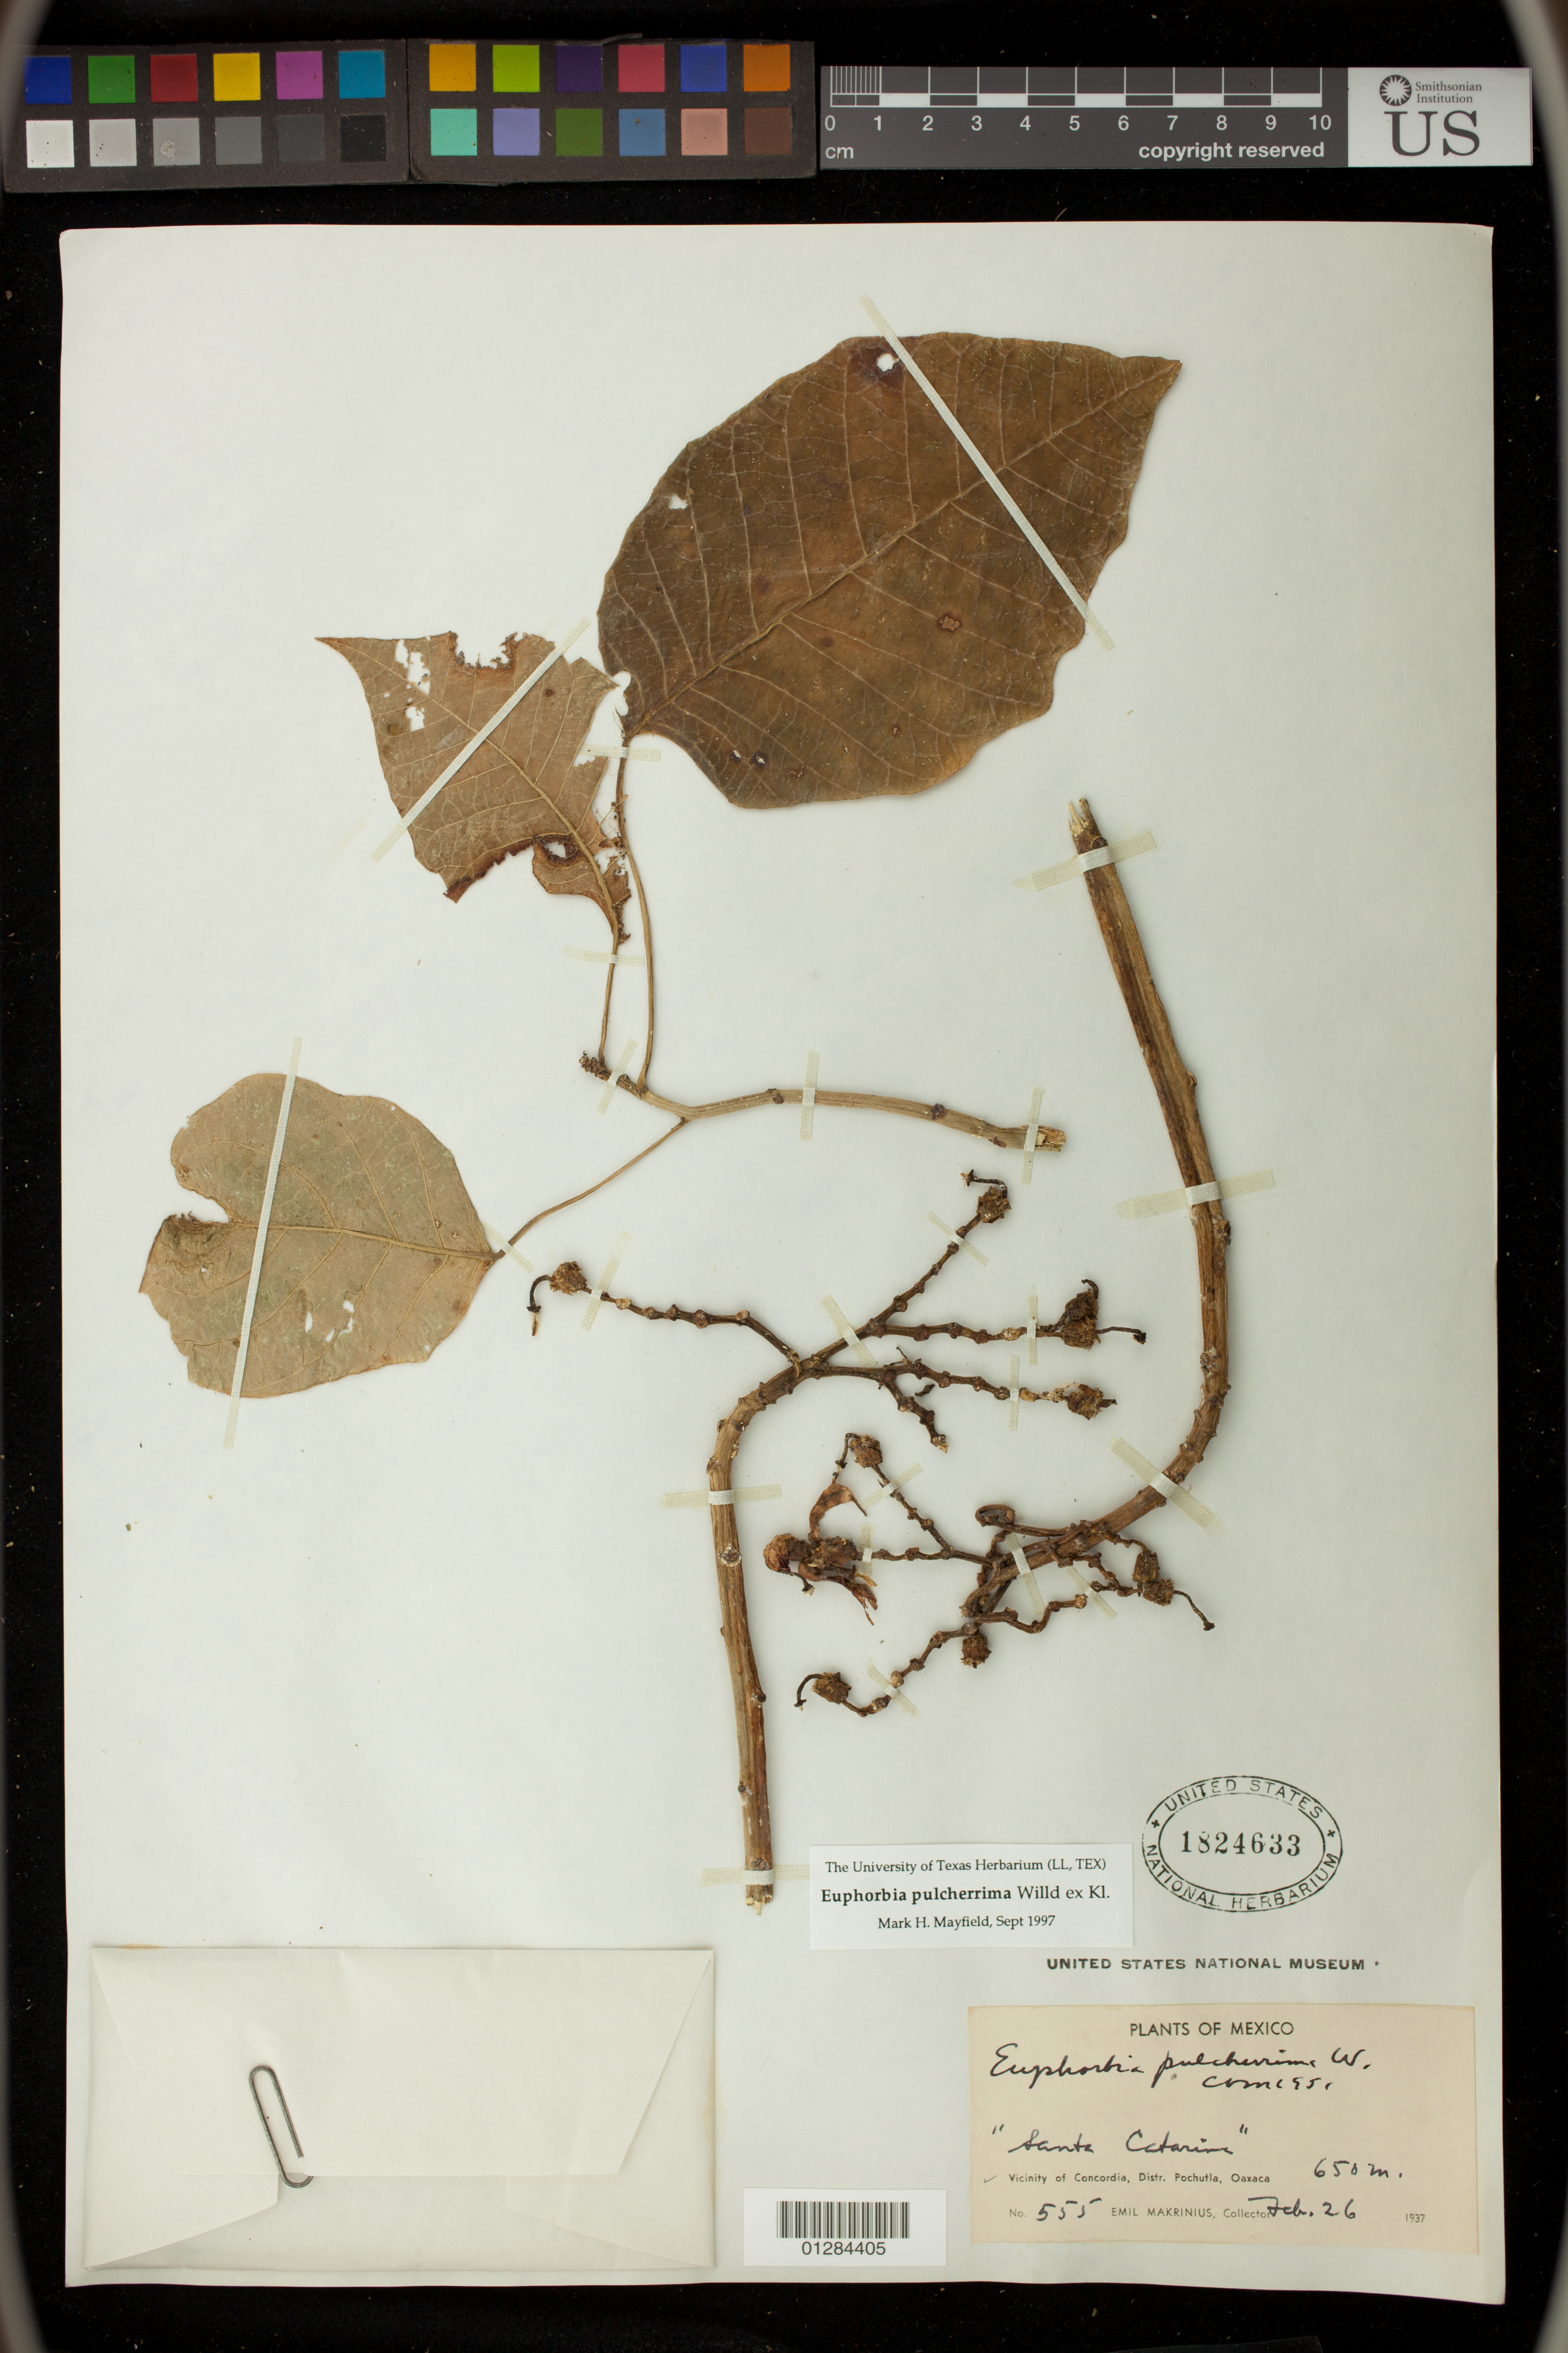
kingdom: Plantae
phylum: Tracheophyta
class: Magnoliopsida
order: Malpighiales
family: Euphorbiaceae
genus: Euphorbia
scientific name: Euphorbia pulcherrima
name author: Willd. ex Klotzsch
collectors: E. Makrinius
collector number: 555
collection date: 1937-02-26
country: Mexico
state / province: Oaxaca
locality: Santa Catarina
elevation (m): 650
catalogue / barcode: US 1824633